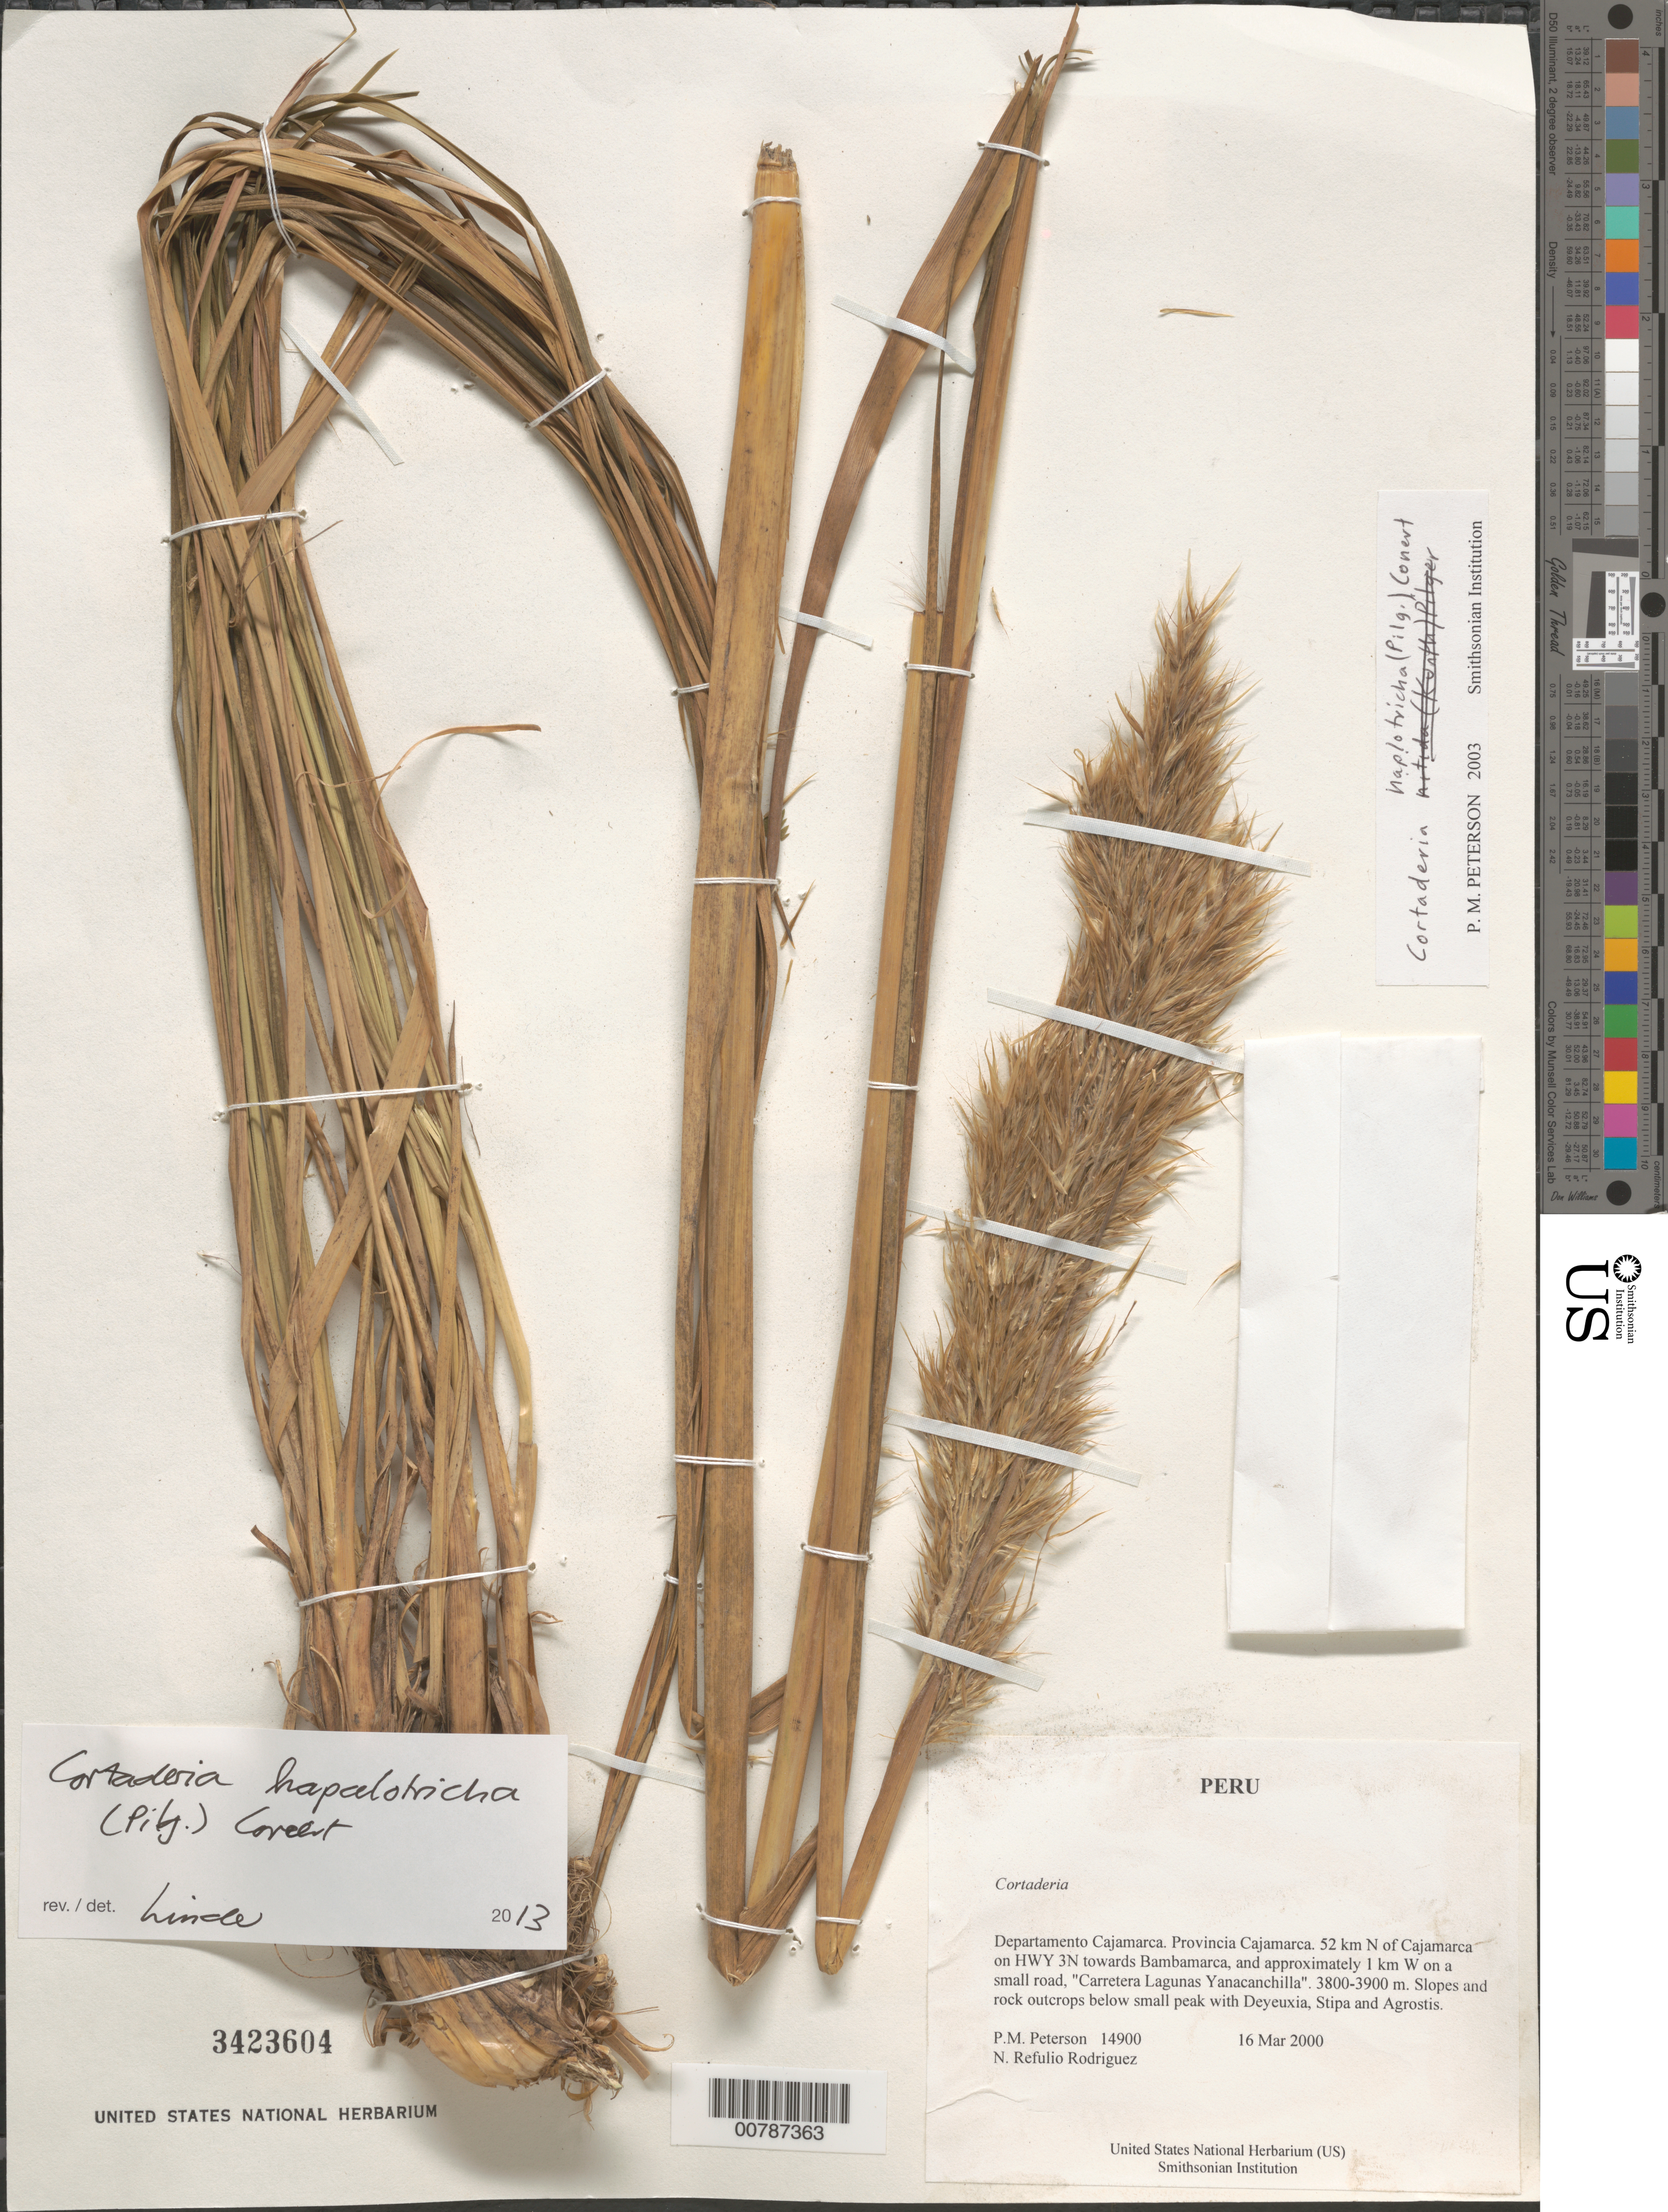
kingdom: Plantae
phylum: Tracheophyta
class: Liliopsida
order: Poales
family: Poaceae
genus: Cortaderia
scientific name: Cortaderia hapalotricha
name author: (Pilg.) Conert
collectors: P. M. Peterson & N. Refulio-Rodríguez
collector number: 14900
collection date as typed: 16 Mar 2000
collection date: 2000-03-16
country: Peru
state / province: Cajamarca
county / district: Cajamarca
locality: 52 km N of Cajamarca on HWY 3N towards Bambamarca, and approximately 1 km W on a small road, "Carretera Lagunas Yanacanchilla".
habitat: Slopes and rock outcrops below small peak with Deyeuxia, Stipa and Agrostis.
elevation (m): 3800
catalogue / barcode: US 3423604